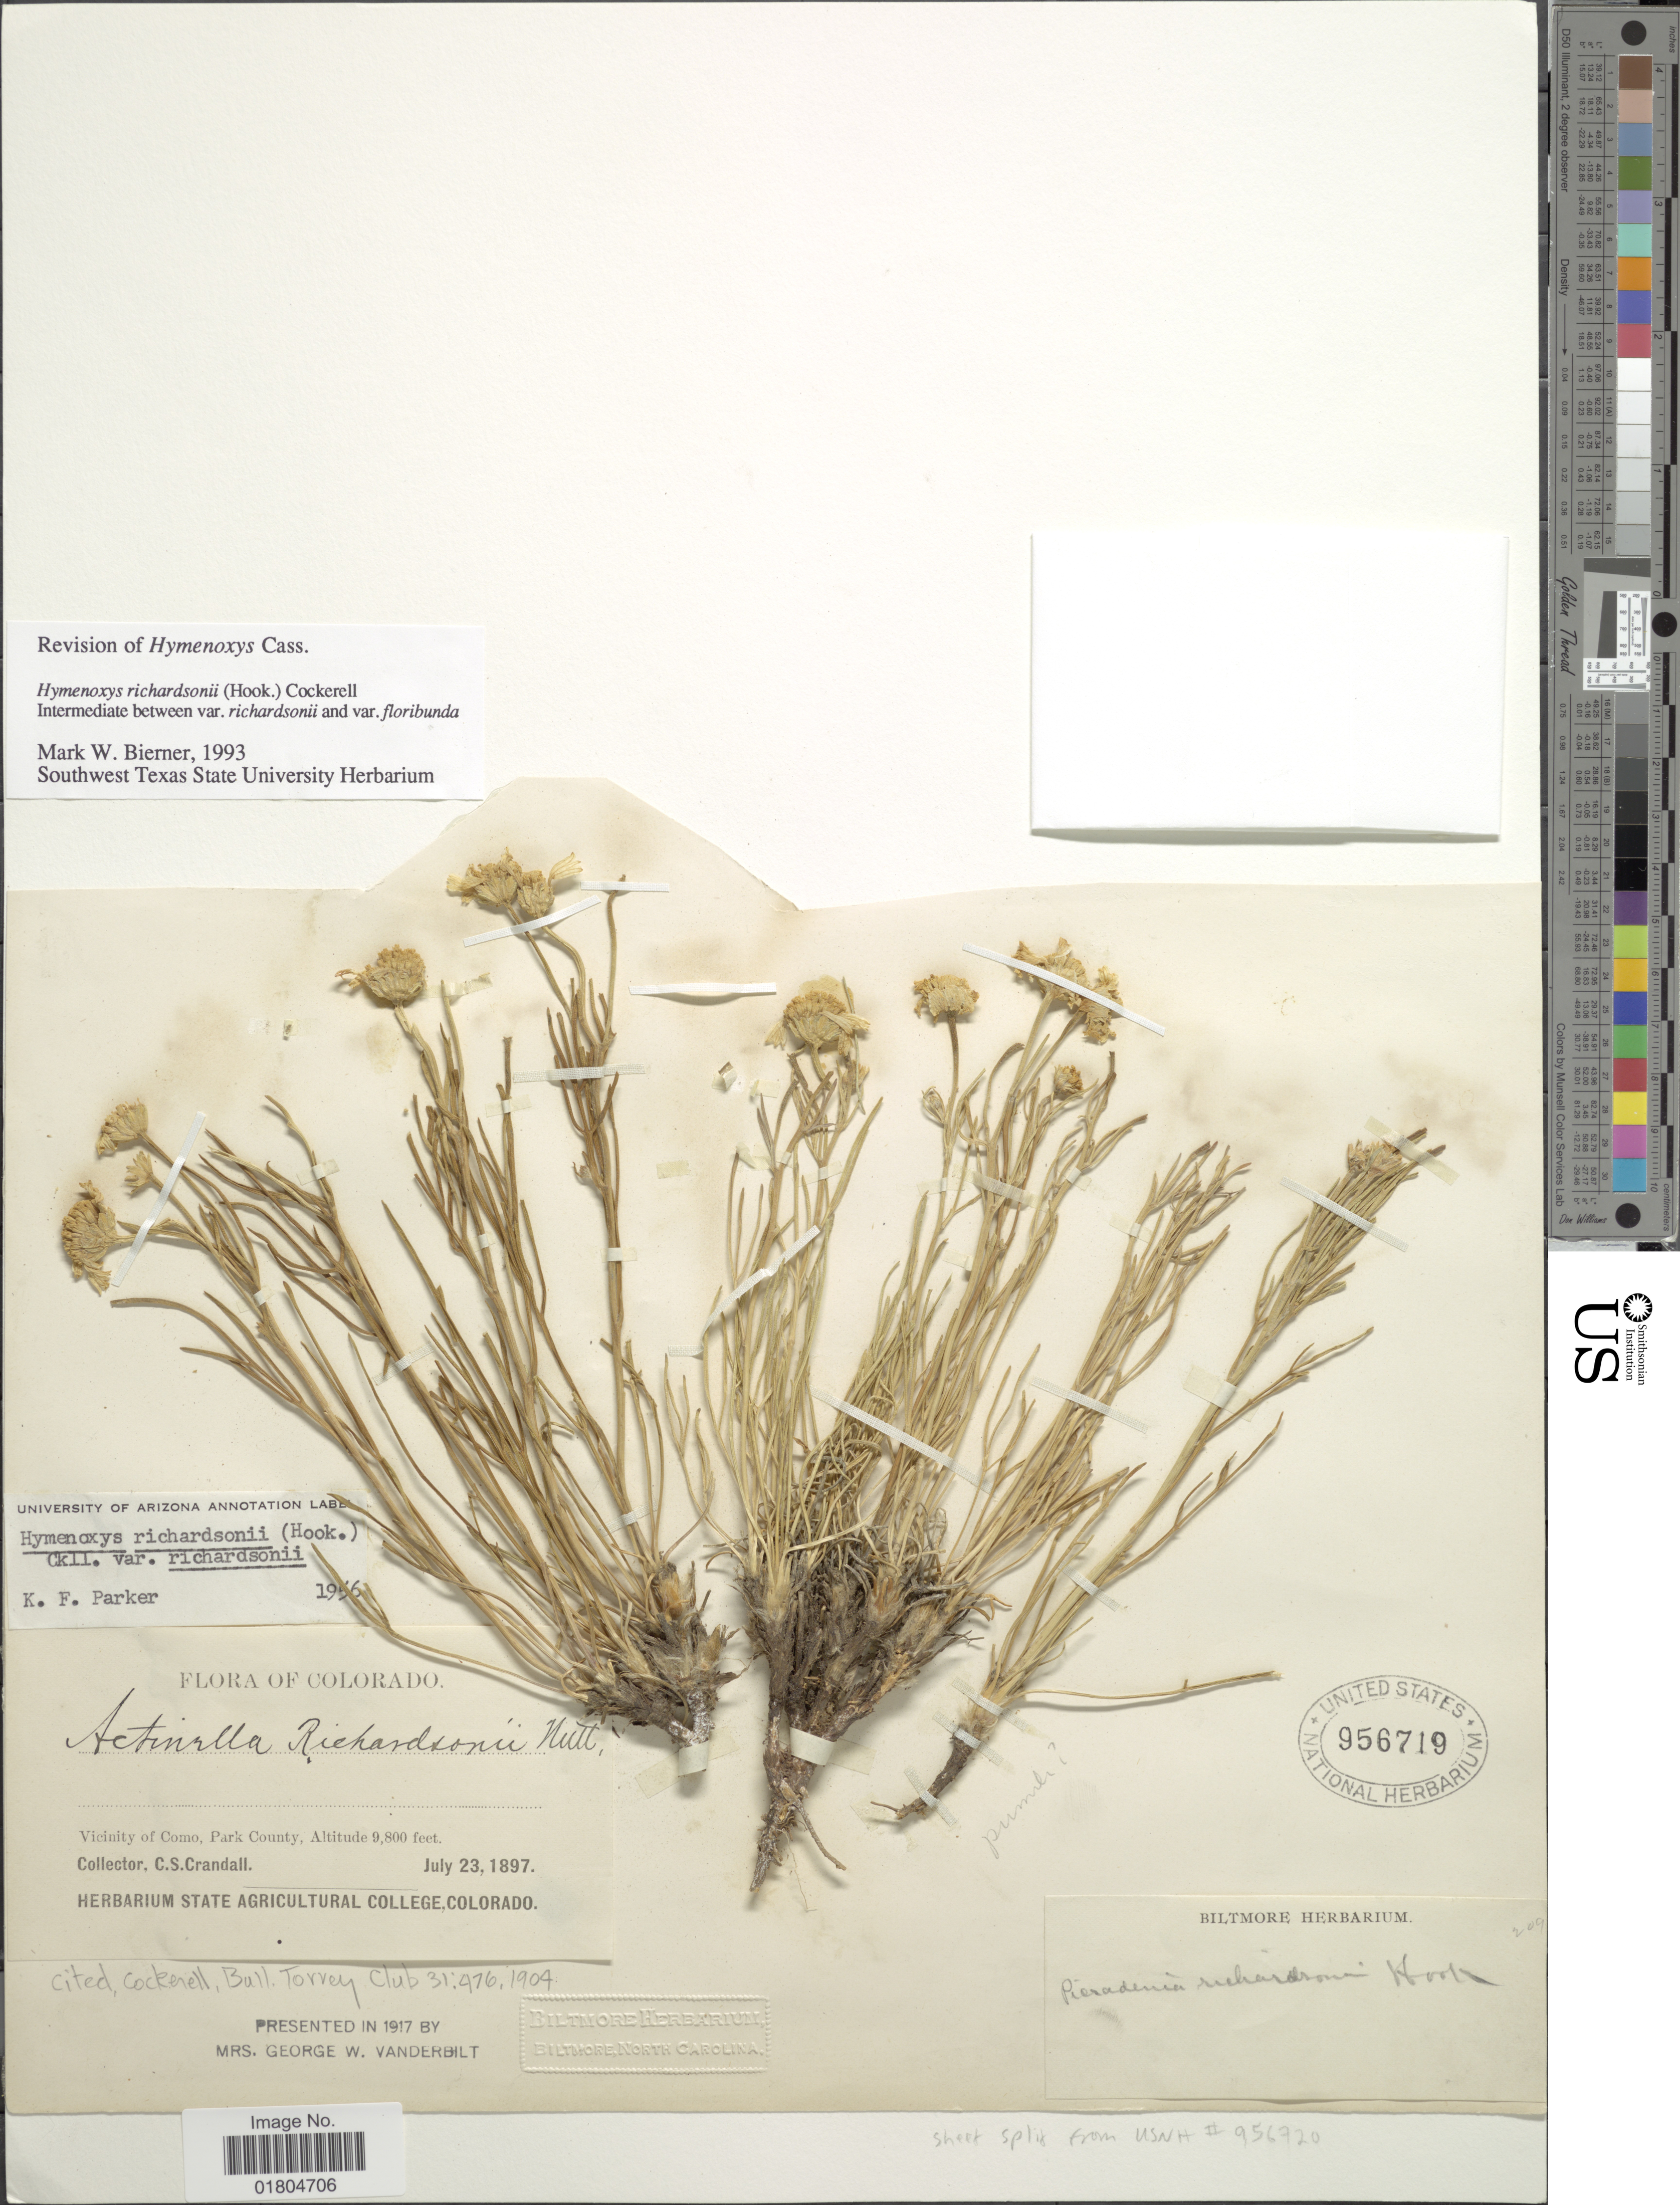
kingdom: Plantae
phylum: Tracheophyta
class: Magnoliopsida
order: Asterales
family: Asteraceae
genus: Hymenoxys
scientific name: Hymenoxys richardsonii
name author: (Hook.) Cockerell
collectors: C. Crandall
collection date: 1897-07-23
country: United States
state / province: Colorado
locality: Vicinity of Como, Park County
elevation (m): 2987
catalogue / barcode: US 956719